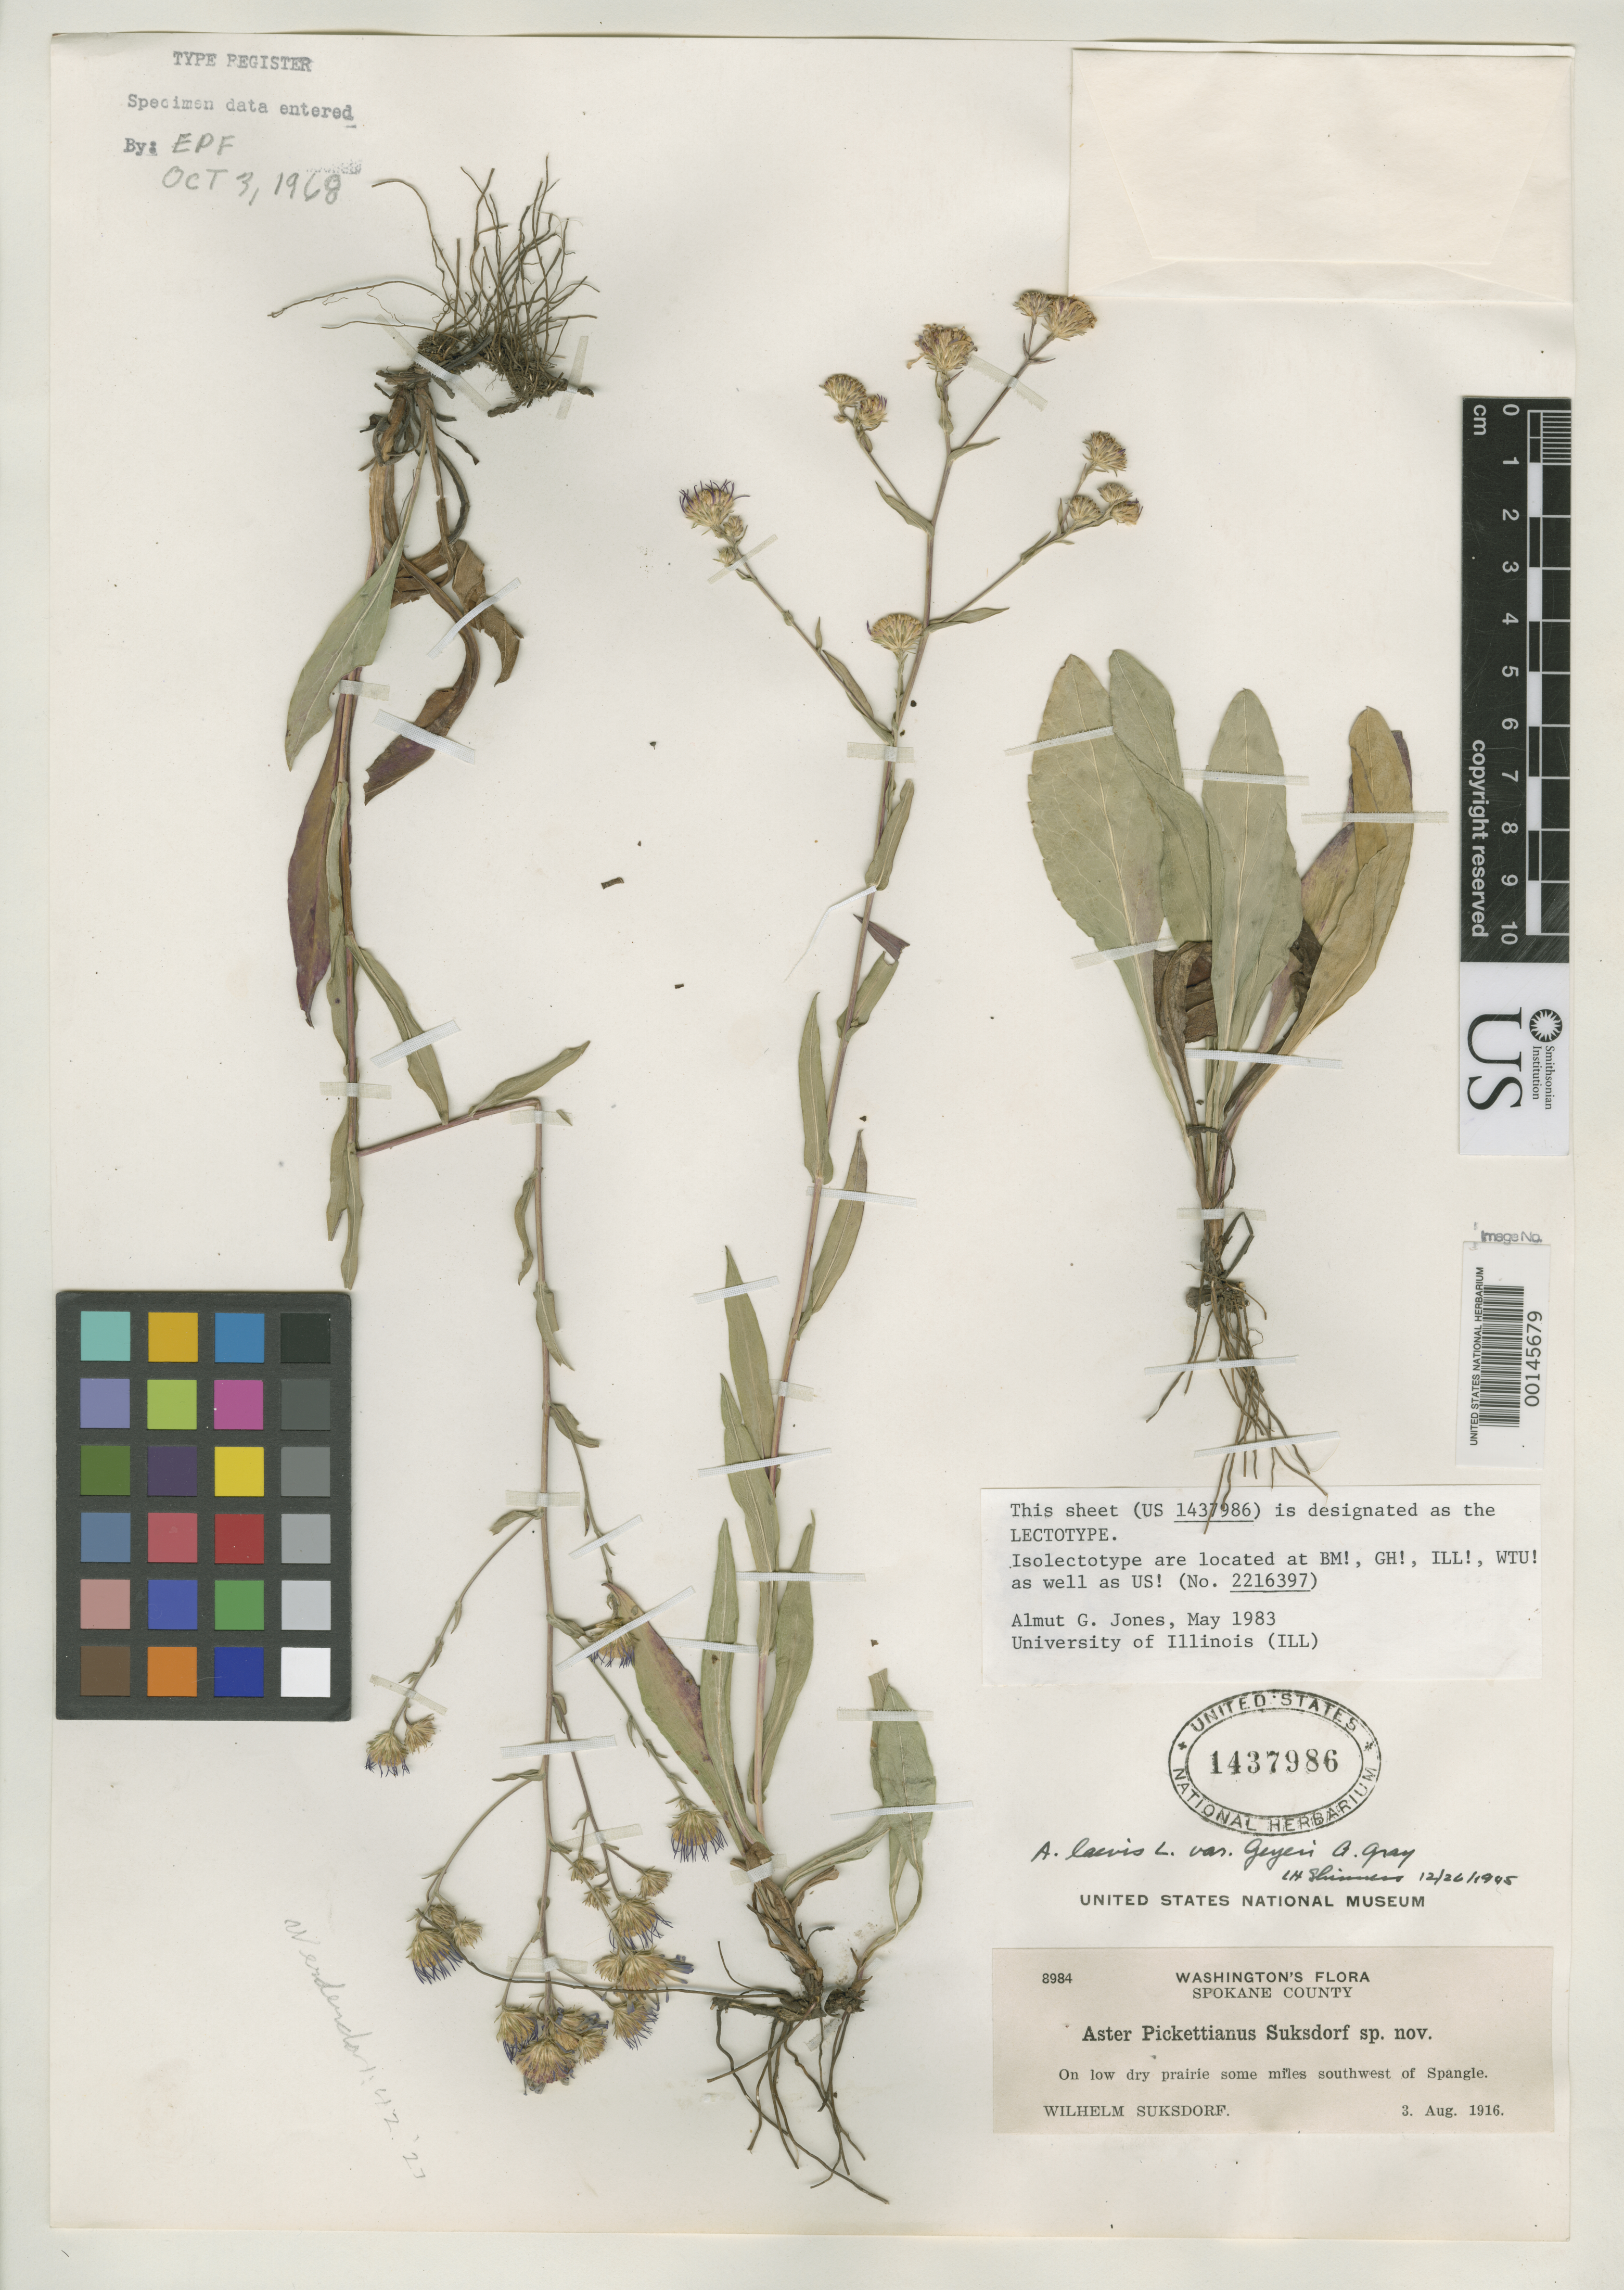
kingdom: Plantae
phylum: Tracheophyta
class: Magnoliopsida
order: Asterales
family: Asteraceae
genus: Aster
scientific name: Aster pickettiana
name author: Suksd.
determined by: Semple, J. C.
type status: Isotype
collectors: W. N. Suksdorf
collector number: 8984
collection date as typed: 03 Aug 1916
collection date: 1916-08-03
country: United States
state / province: Washington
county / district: Spokane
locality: Spangle.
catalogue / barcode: US 1437986